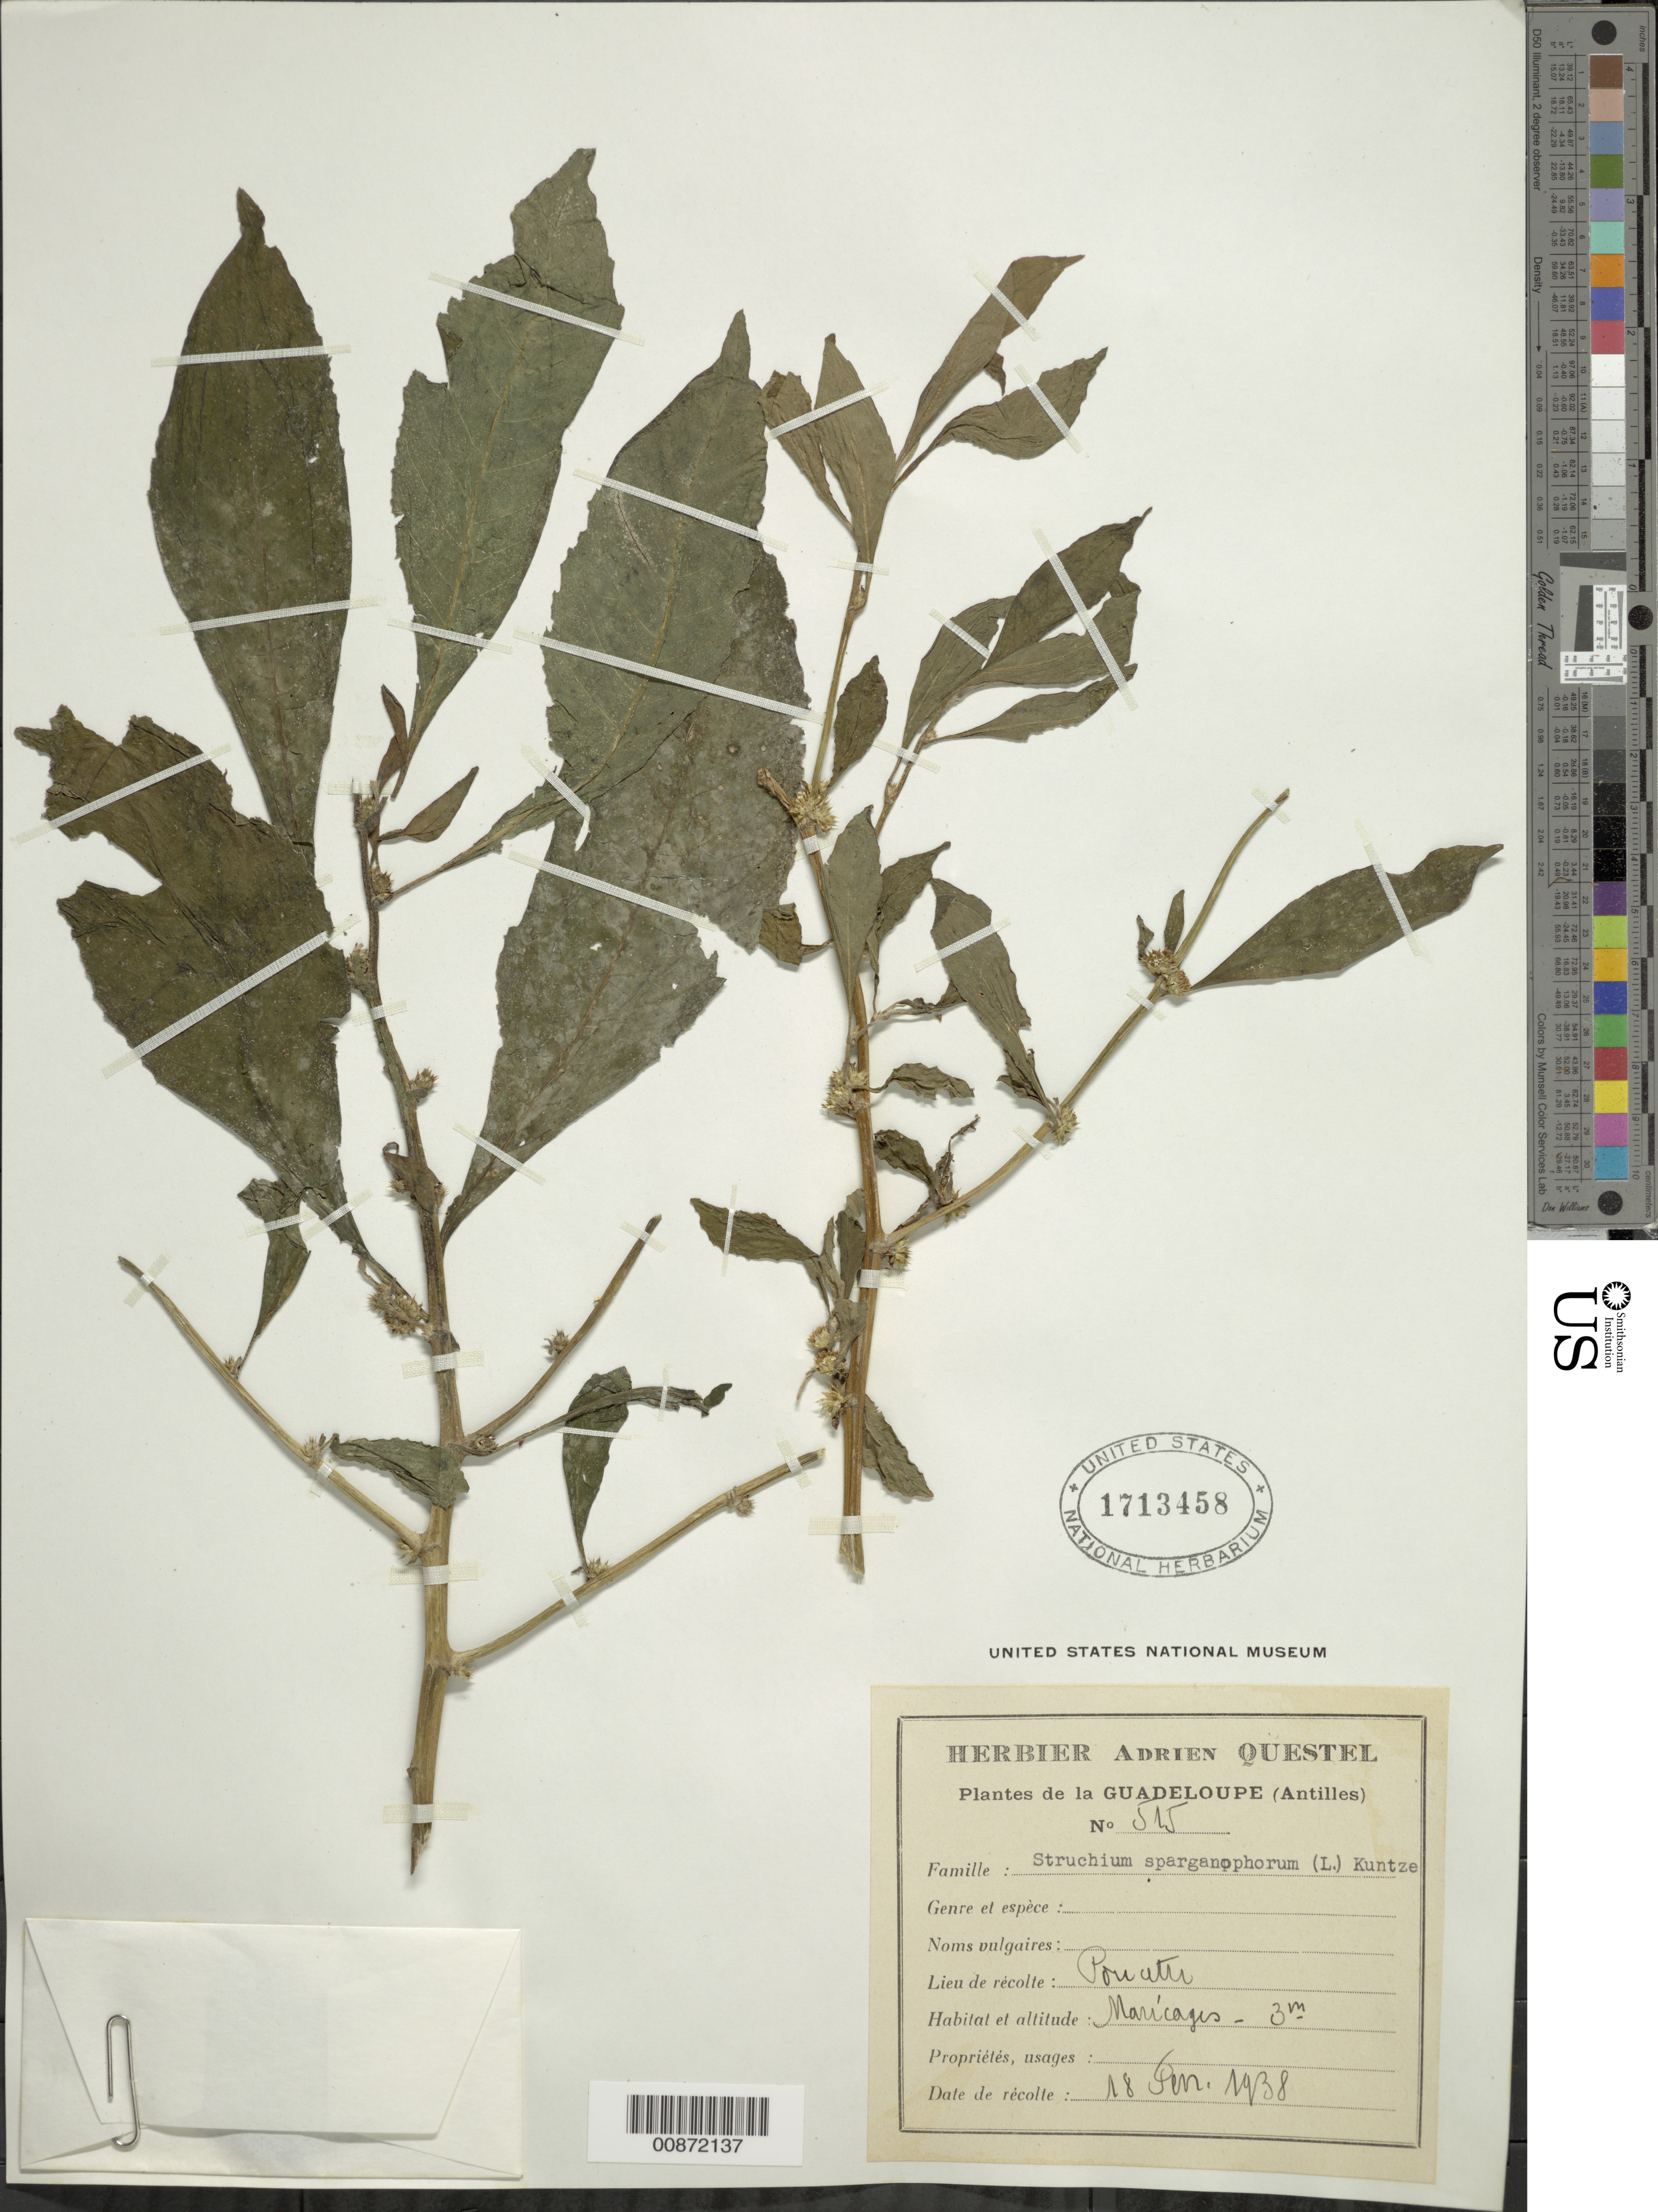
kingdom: Plantae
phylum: Tracheophyta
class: Magnoliopsida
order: Asterales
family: Asteraceae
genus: Struchium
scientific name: Struchium sparganophorum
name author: (L.) Kuntze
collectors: A. Questel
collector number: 515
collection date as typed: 18 Feb 1938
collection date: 1938-02-18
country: Guadeloupe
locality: Maricages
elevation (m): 3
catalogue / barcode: US 1713458